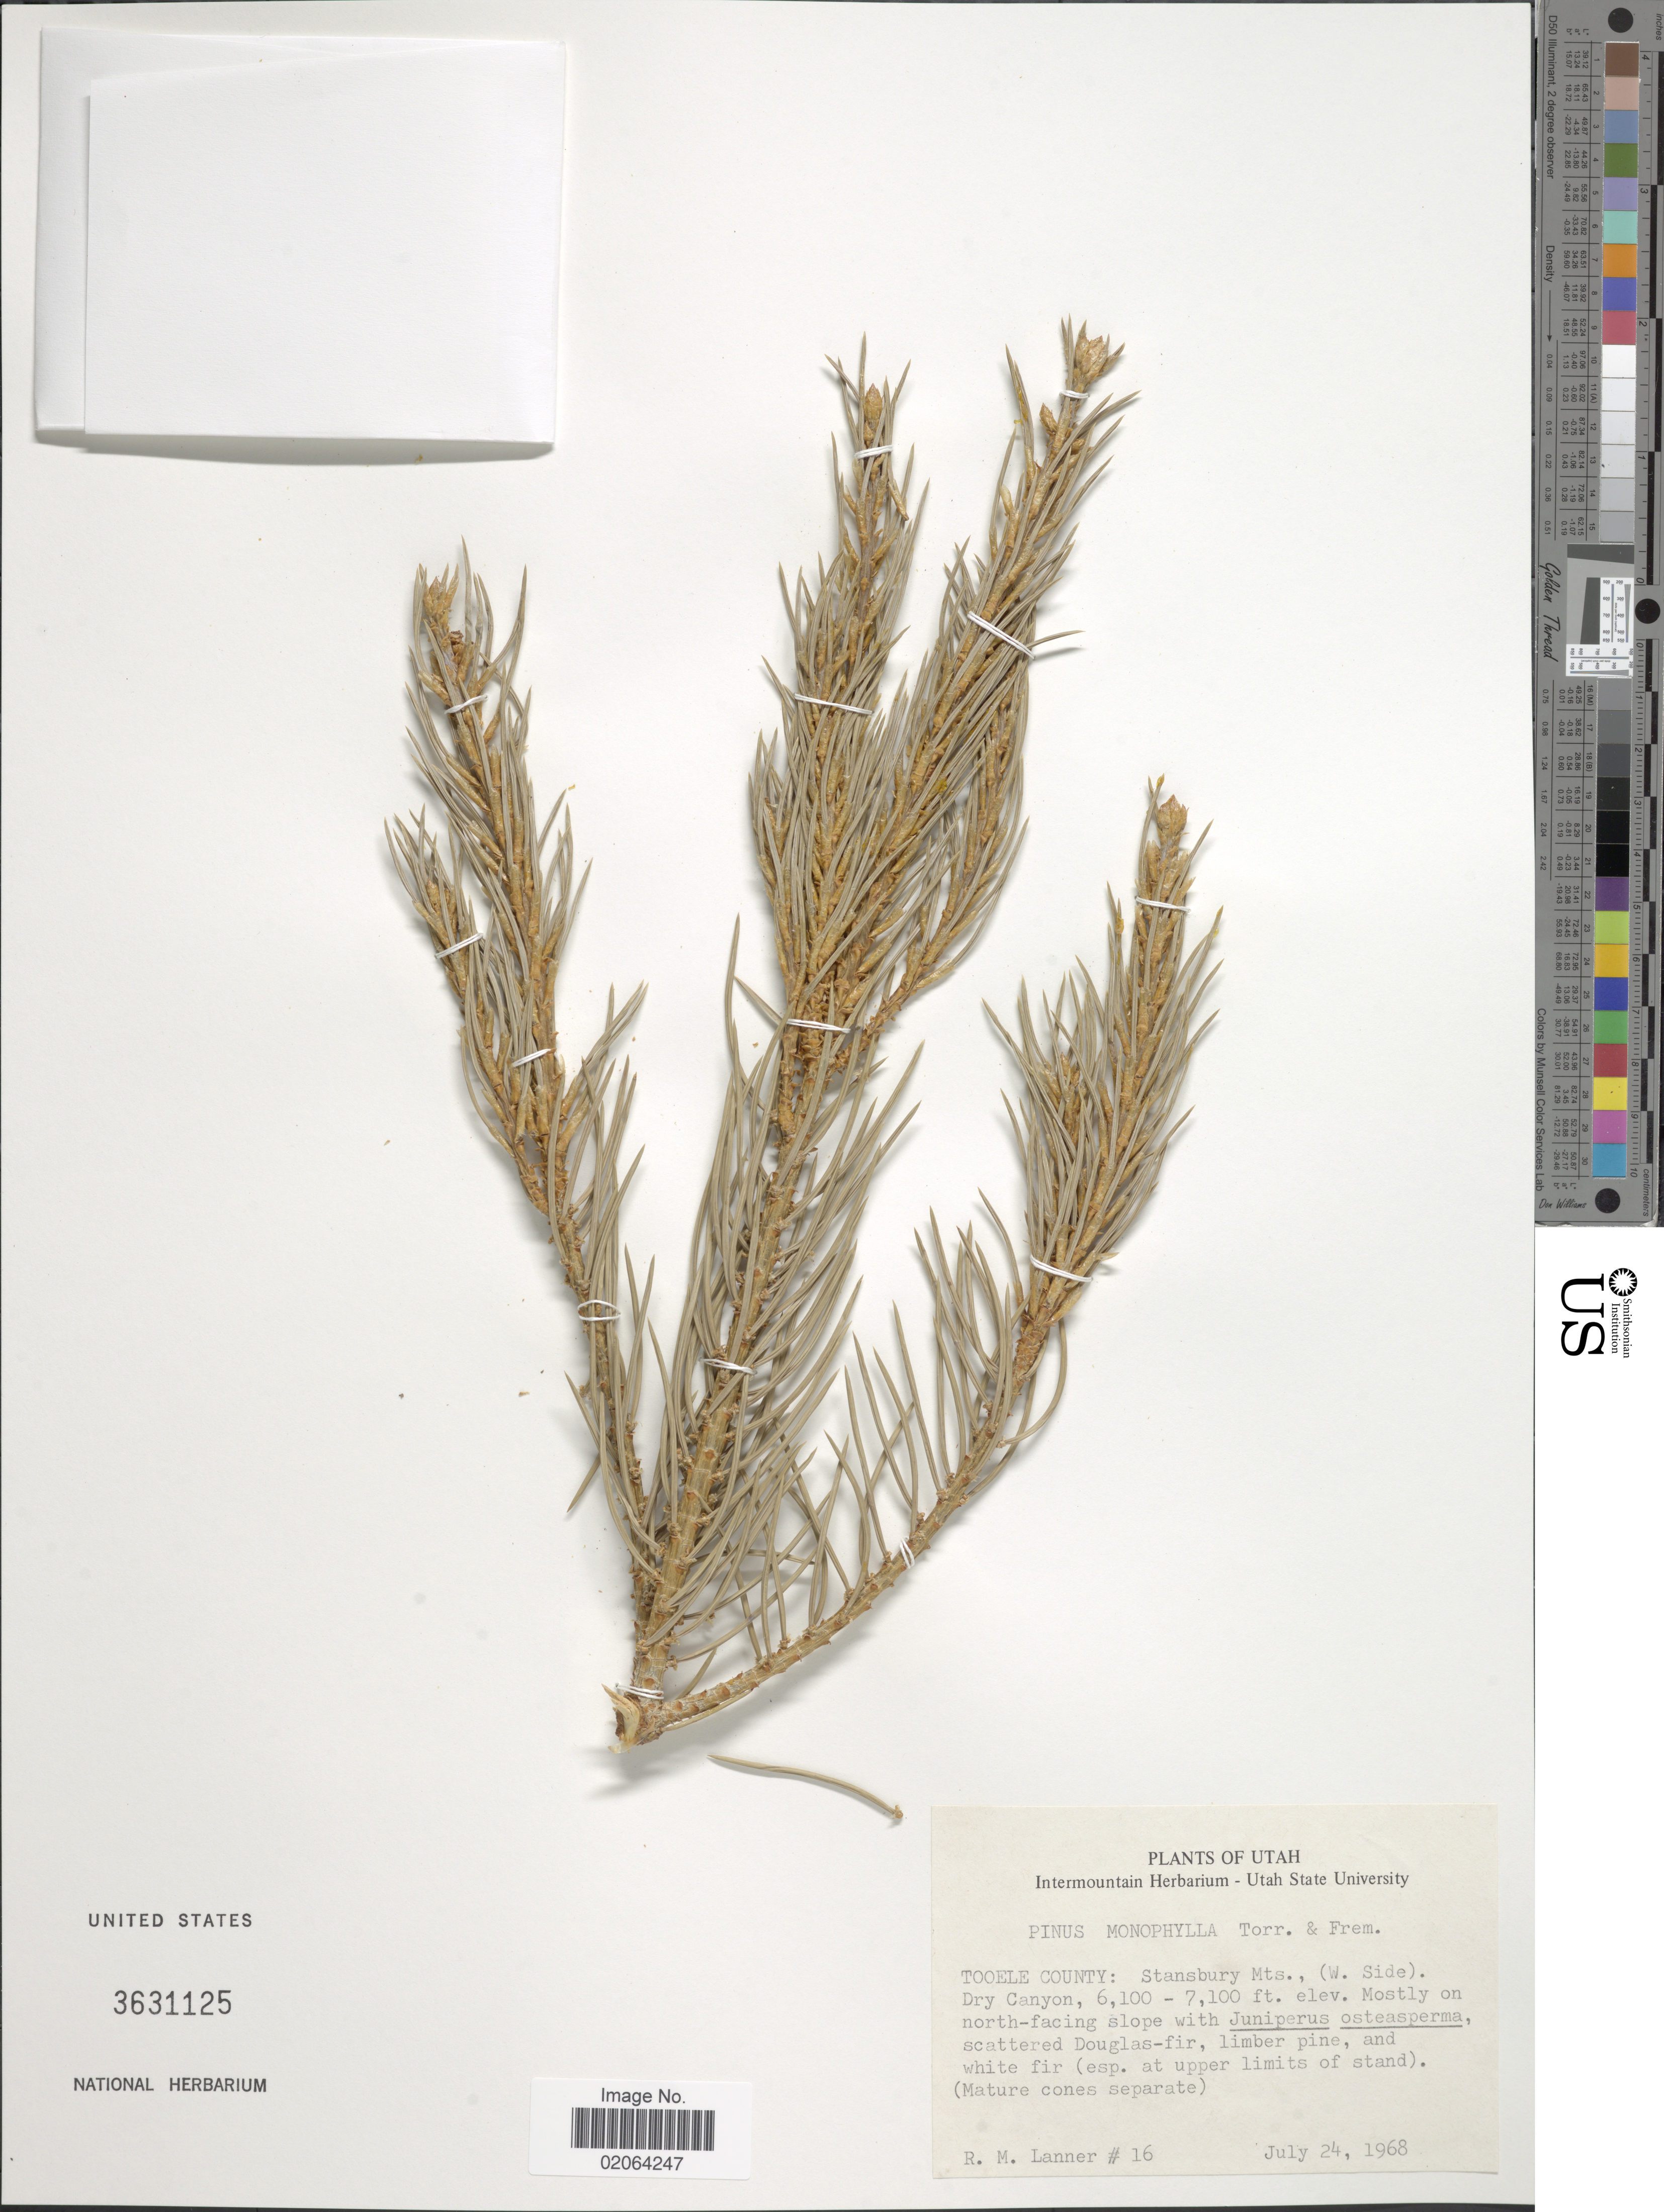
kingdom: Plantae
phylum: Tracheophyta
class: Pinopsida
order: Pinales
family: Pinaceae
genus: Pinus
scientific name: Pinus monophylla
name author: Torr. & Frém.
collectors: R. Lanner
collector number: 16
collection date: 1968-07-24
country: United States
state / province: Utah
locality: Toole County: Stansbury Mts., (W. Side). North facing slope.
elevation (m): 1859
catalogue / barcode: US 3631125